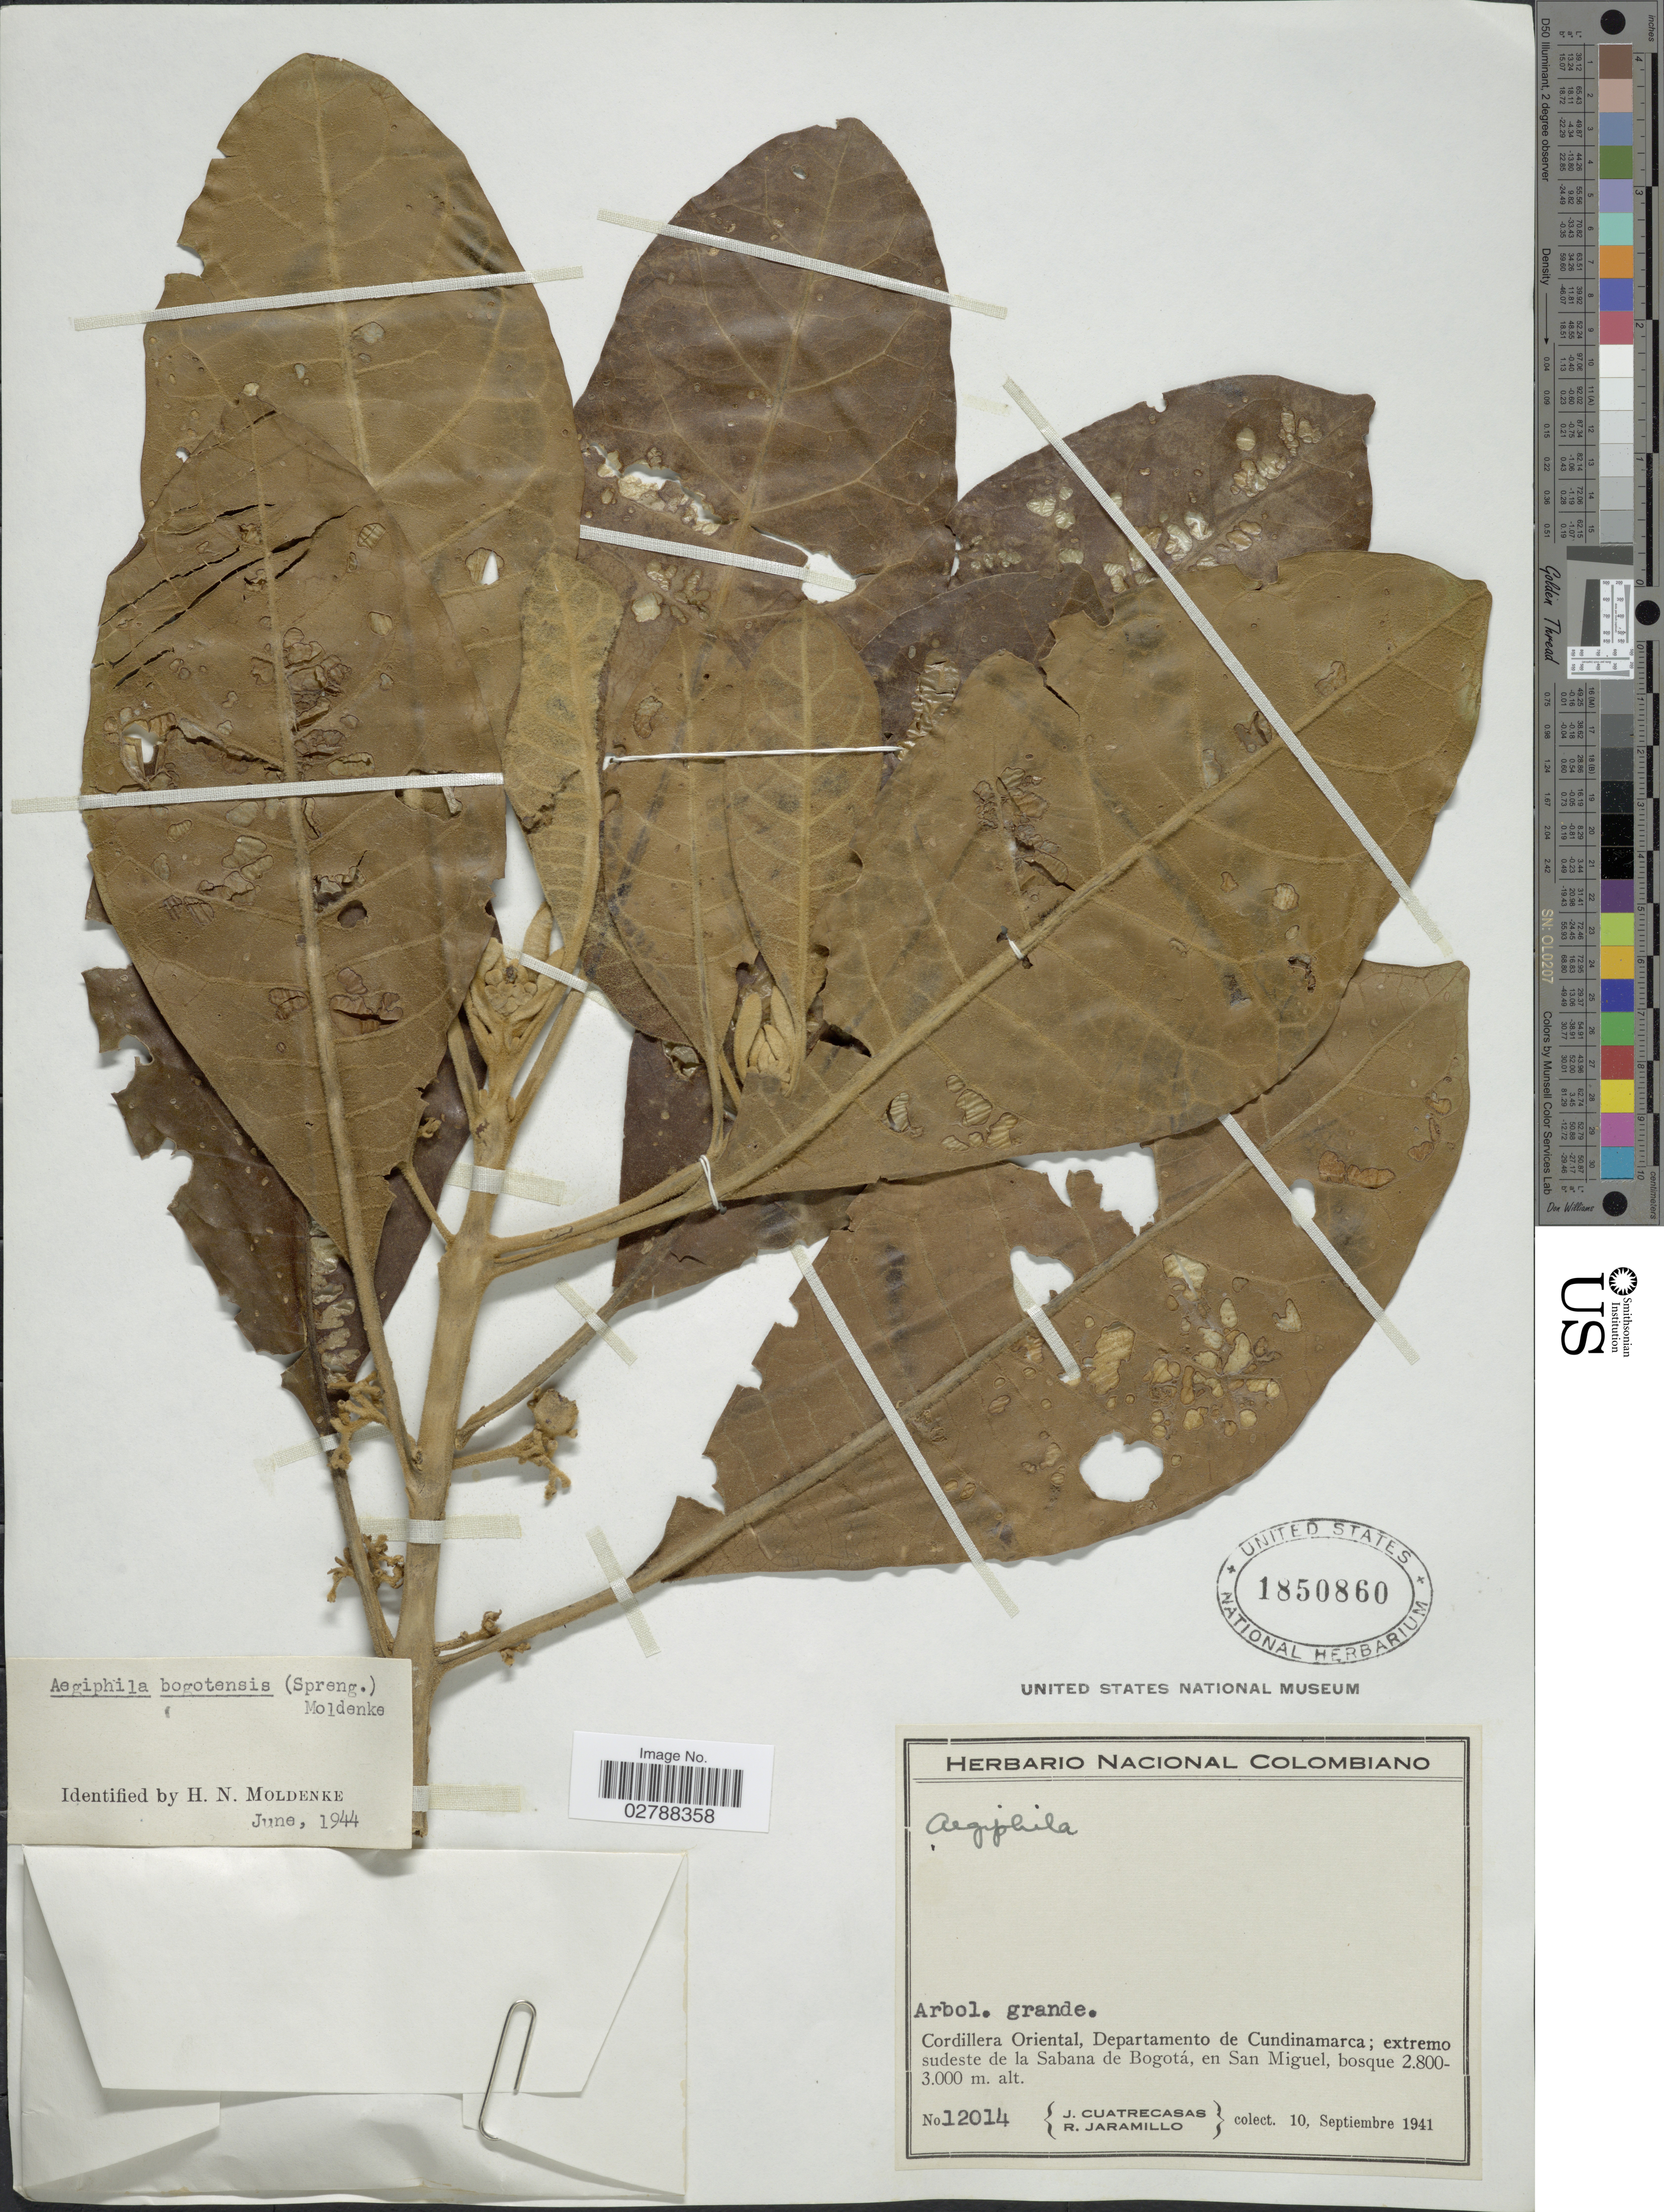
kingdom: Plantae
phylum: Tracheophyta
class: Magnoliopsida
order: Lamiales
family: Lamiaceae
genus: Aegiphila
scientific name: Aegiphila bogotensis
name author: (Spreng.) Moldenke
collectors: J. Cuatrecasas & R. Jaramillo M.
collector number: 12014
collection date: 1941-09-10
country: Colombia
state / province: Cundinamarca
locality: Cordillera Oriental, Departamento de Cundinamarca; extremo sudeste de la Sabana de Bogotá, en San Miguel, bosque.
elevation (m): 2800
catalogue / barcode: US 1850860